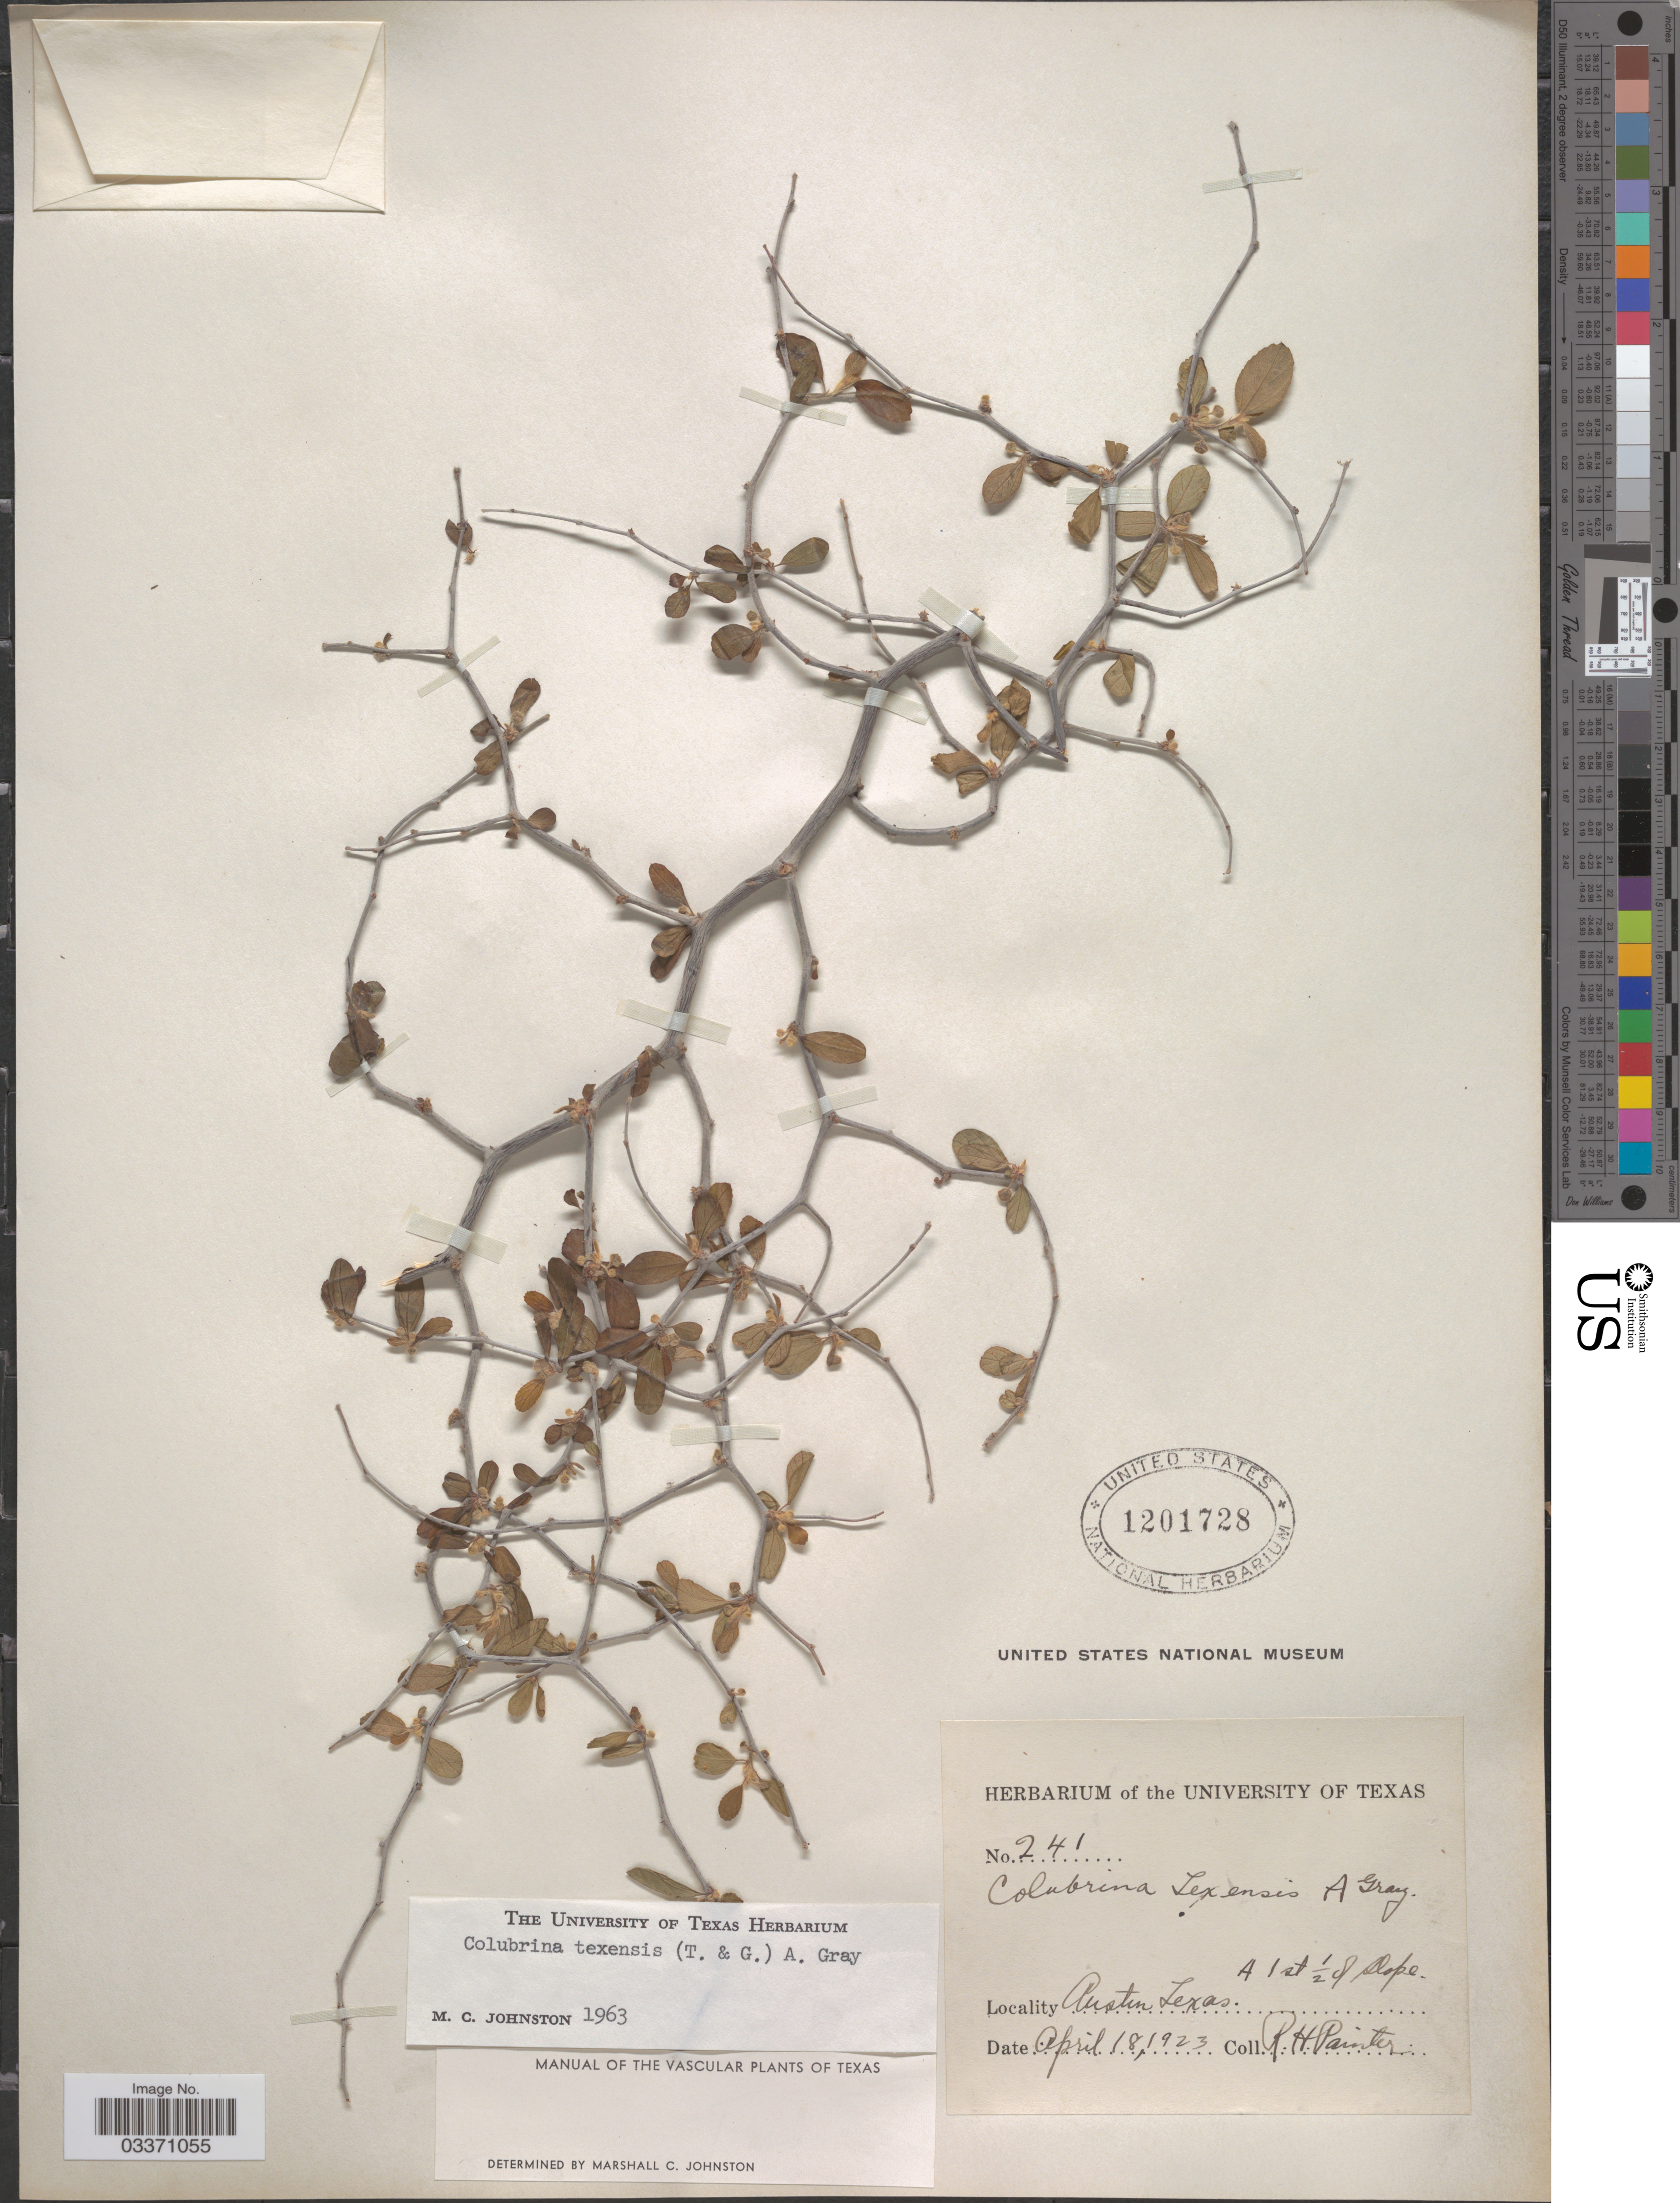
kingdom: Plantae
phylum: Tracheophyta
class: Magnoliopsida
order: Rosales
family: Rhamnaceae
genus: Colubrina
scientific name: Colubrina texensis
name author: (Torr. & A. Gray) A. Gray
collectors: Painter, R. H.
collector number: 241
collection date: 1923-04-18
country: United States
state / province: Texas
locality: A 1 st ½ of slope. [unsure placement] Austin.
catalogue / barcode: US 1201728